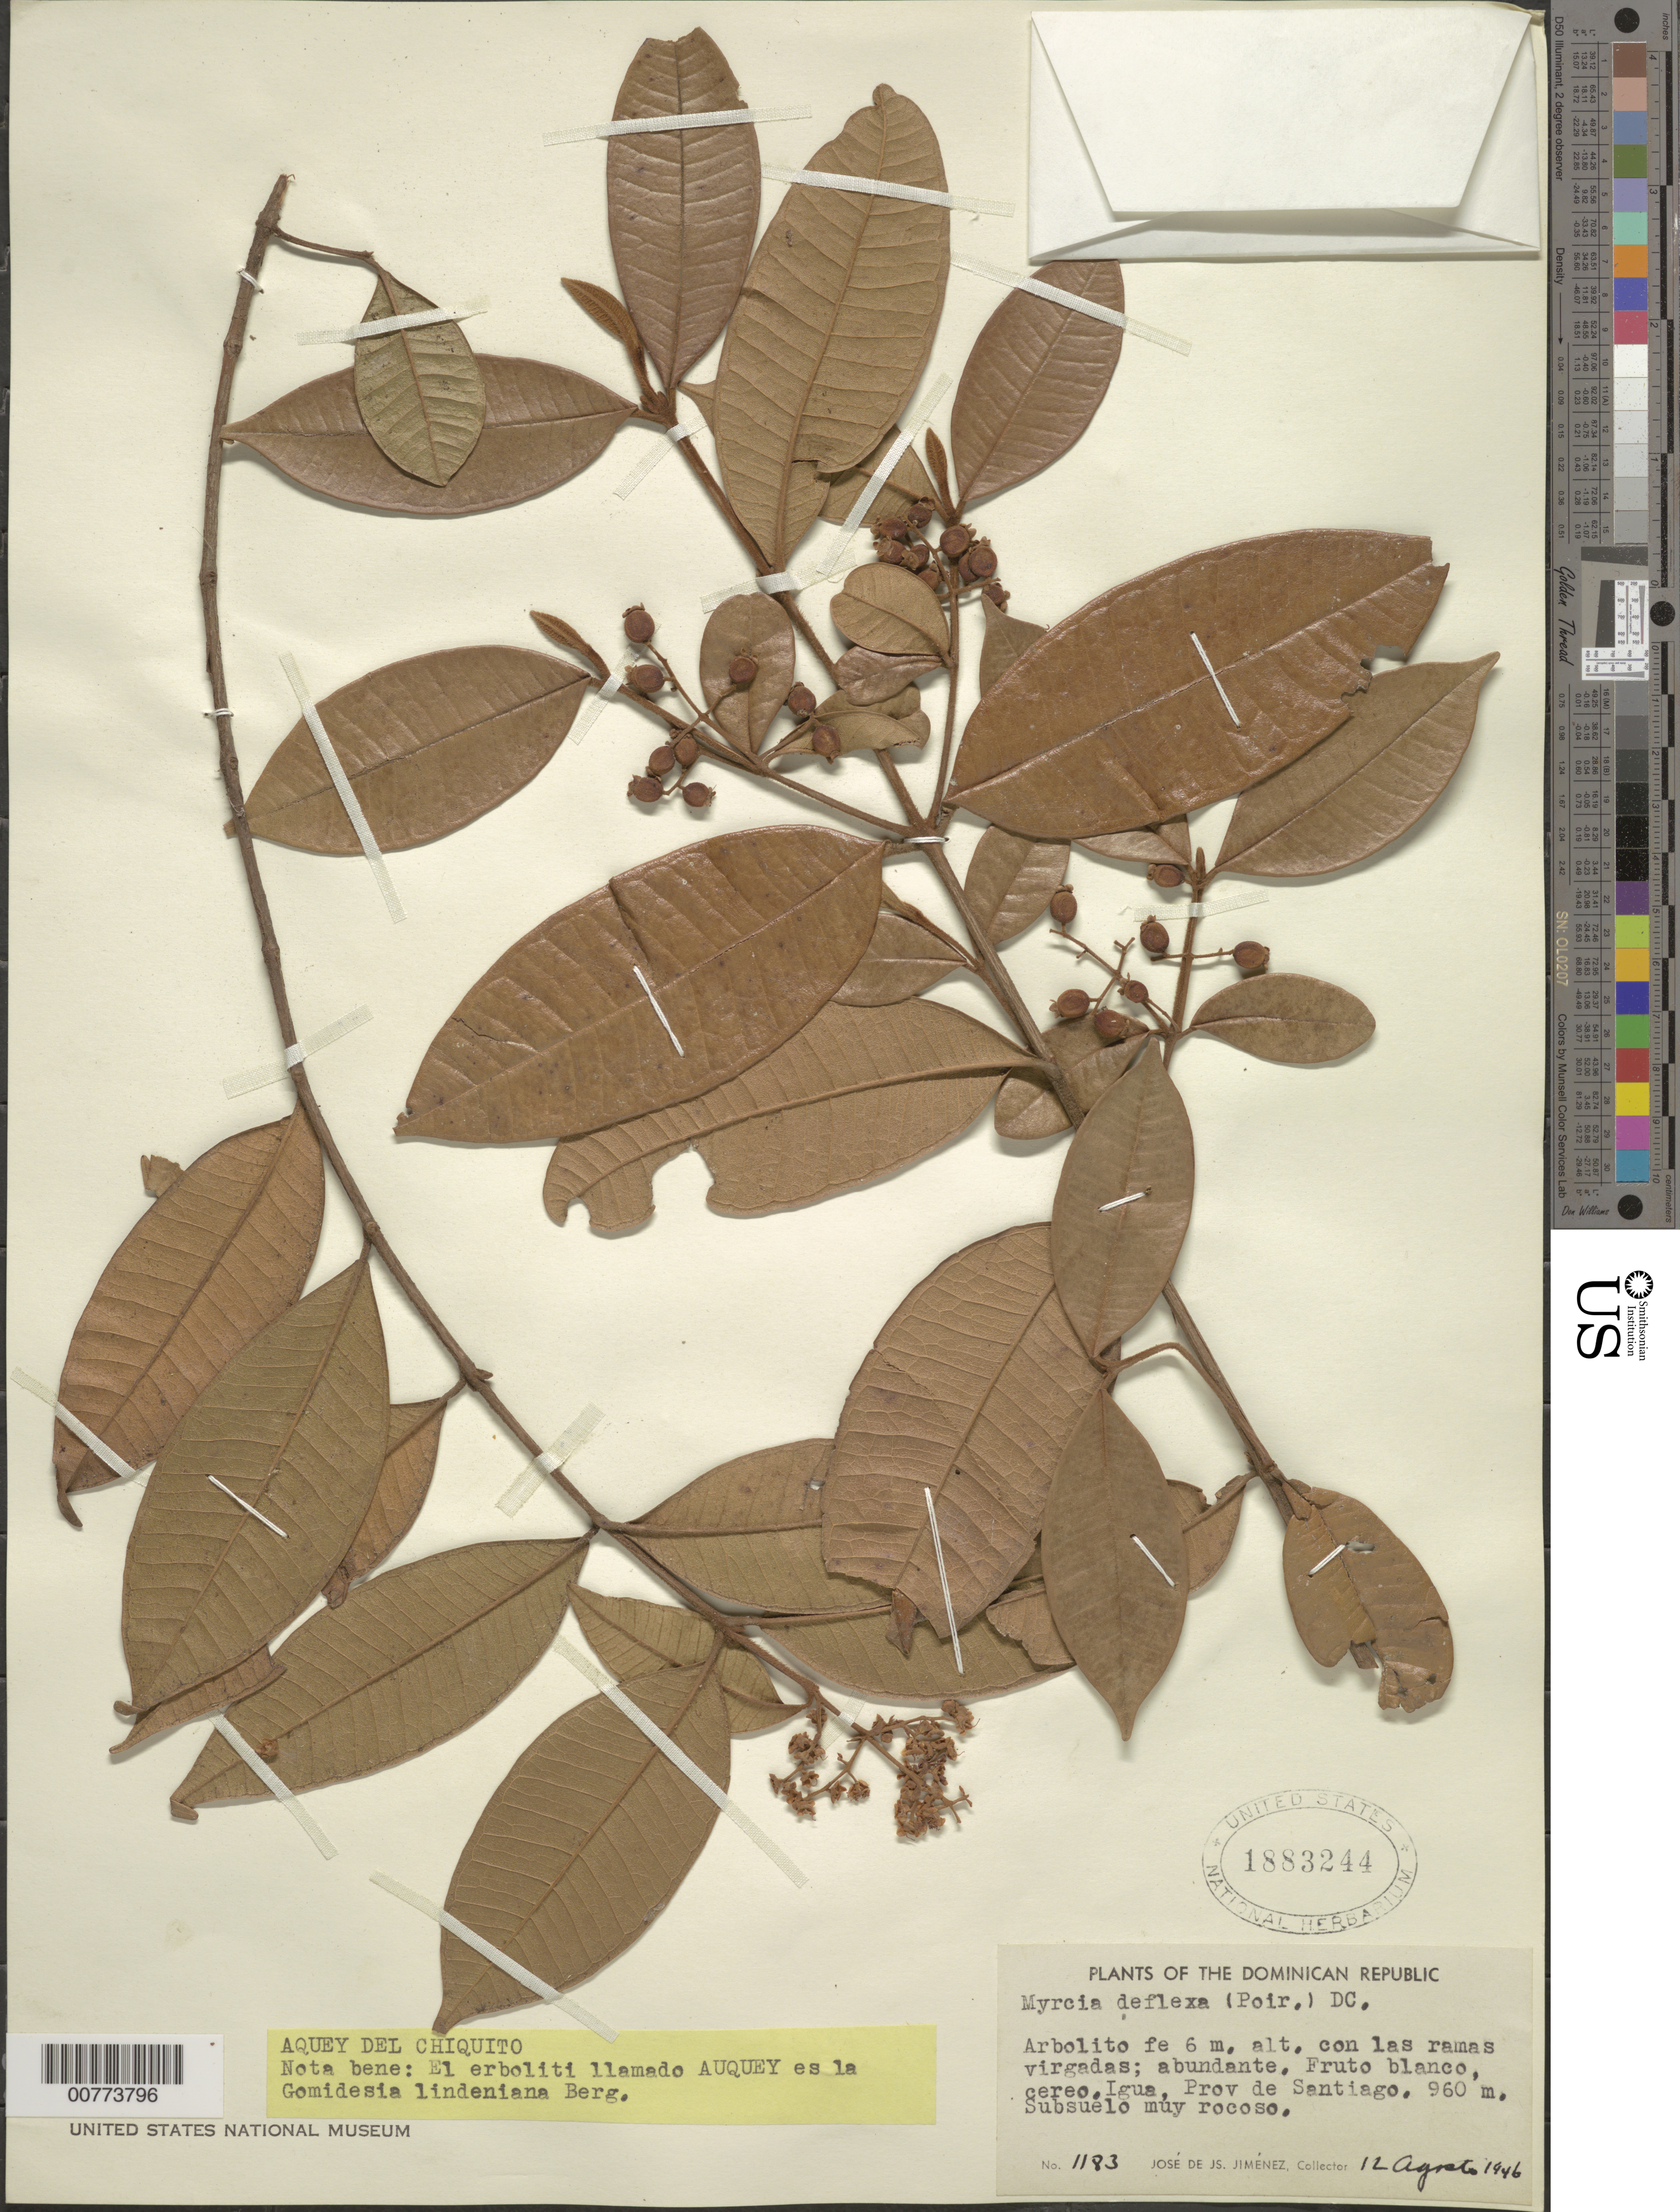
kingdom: Plantae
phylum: Tracheophyta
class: Magnoliopsida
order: Myrtales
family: Myrtaceae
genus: Myrcia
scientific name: Myrcia deflexa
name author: (Poir.) DC.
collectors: J. J. Jiménez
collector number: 1183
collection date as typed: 12 Aug 1946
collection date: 1946-08-12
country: Dominican Republic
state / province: Santiago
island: Hispaniola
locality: Igua.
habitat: Rocky soil.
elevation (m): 960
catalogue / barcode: US 1883244